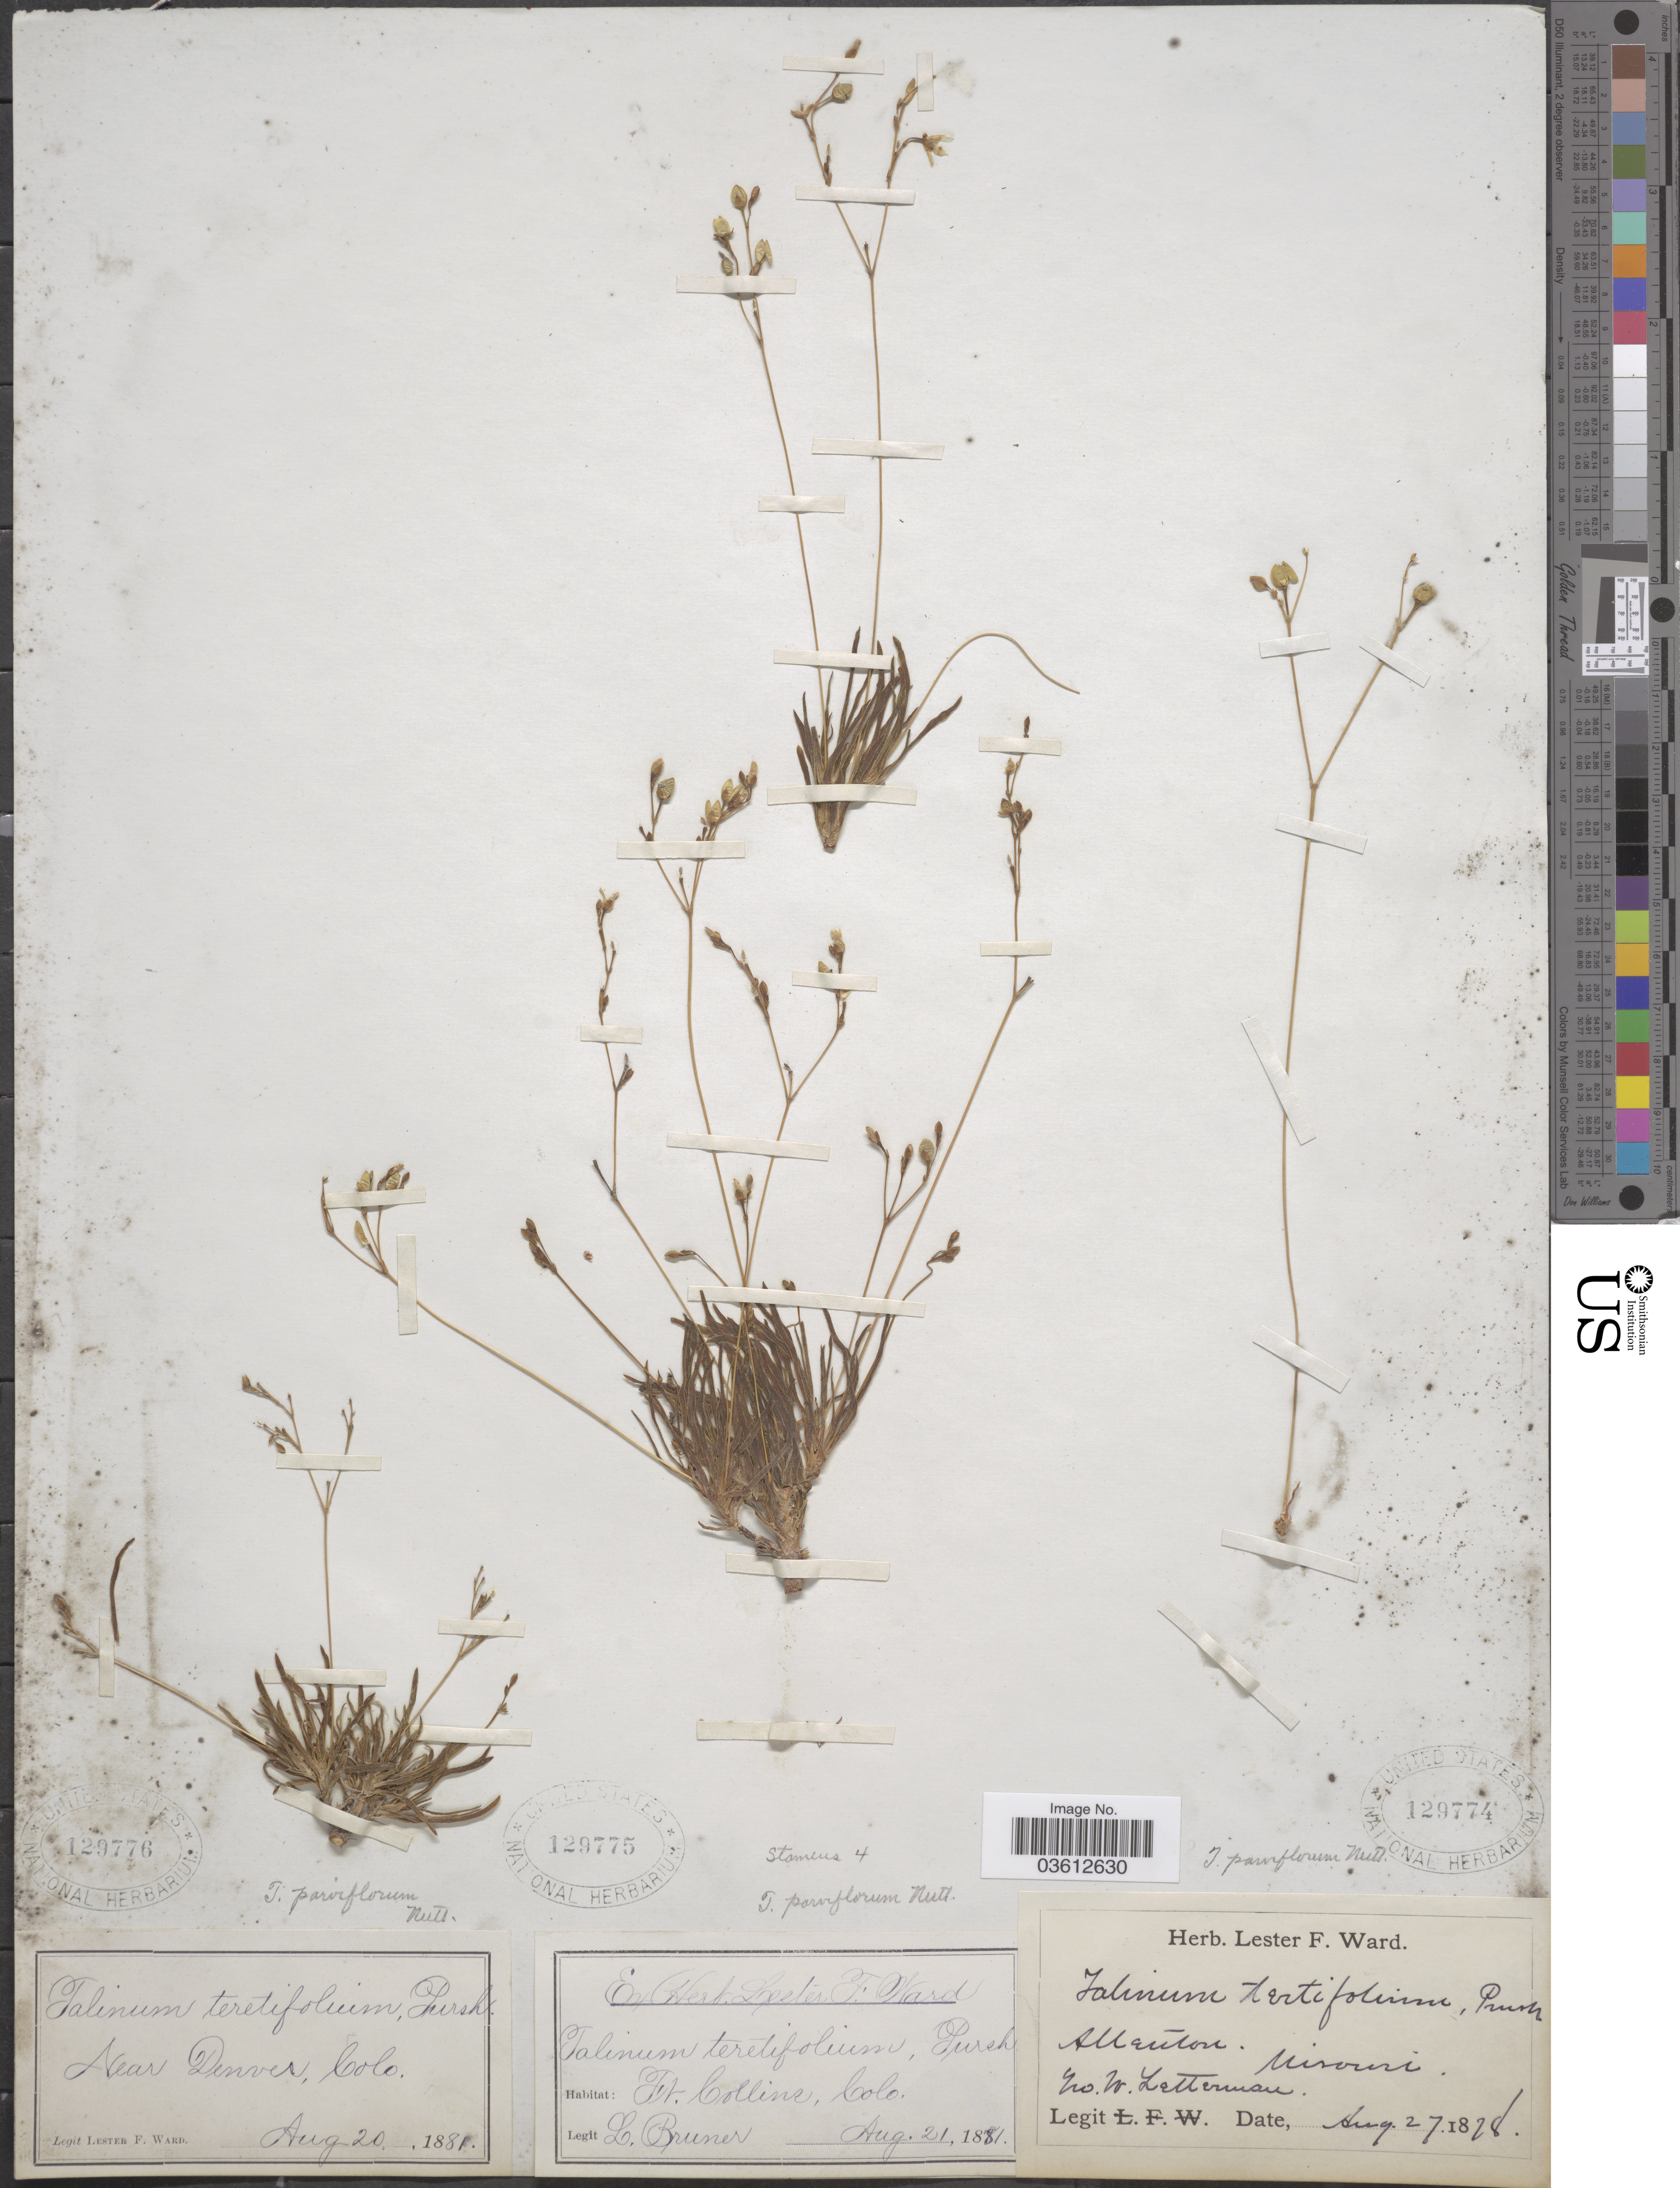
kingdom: Plantae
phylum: Tracheophyta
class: Magnoliopsida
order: Caryophyllales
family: Talinaceae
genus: Talinum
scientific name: Talinum parviflorum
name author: Nutt.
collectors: L. F. Ward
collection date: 1881-08-20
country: United States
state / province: Colorado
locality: Near Denver.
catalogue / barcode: US 129776